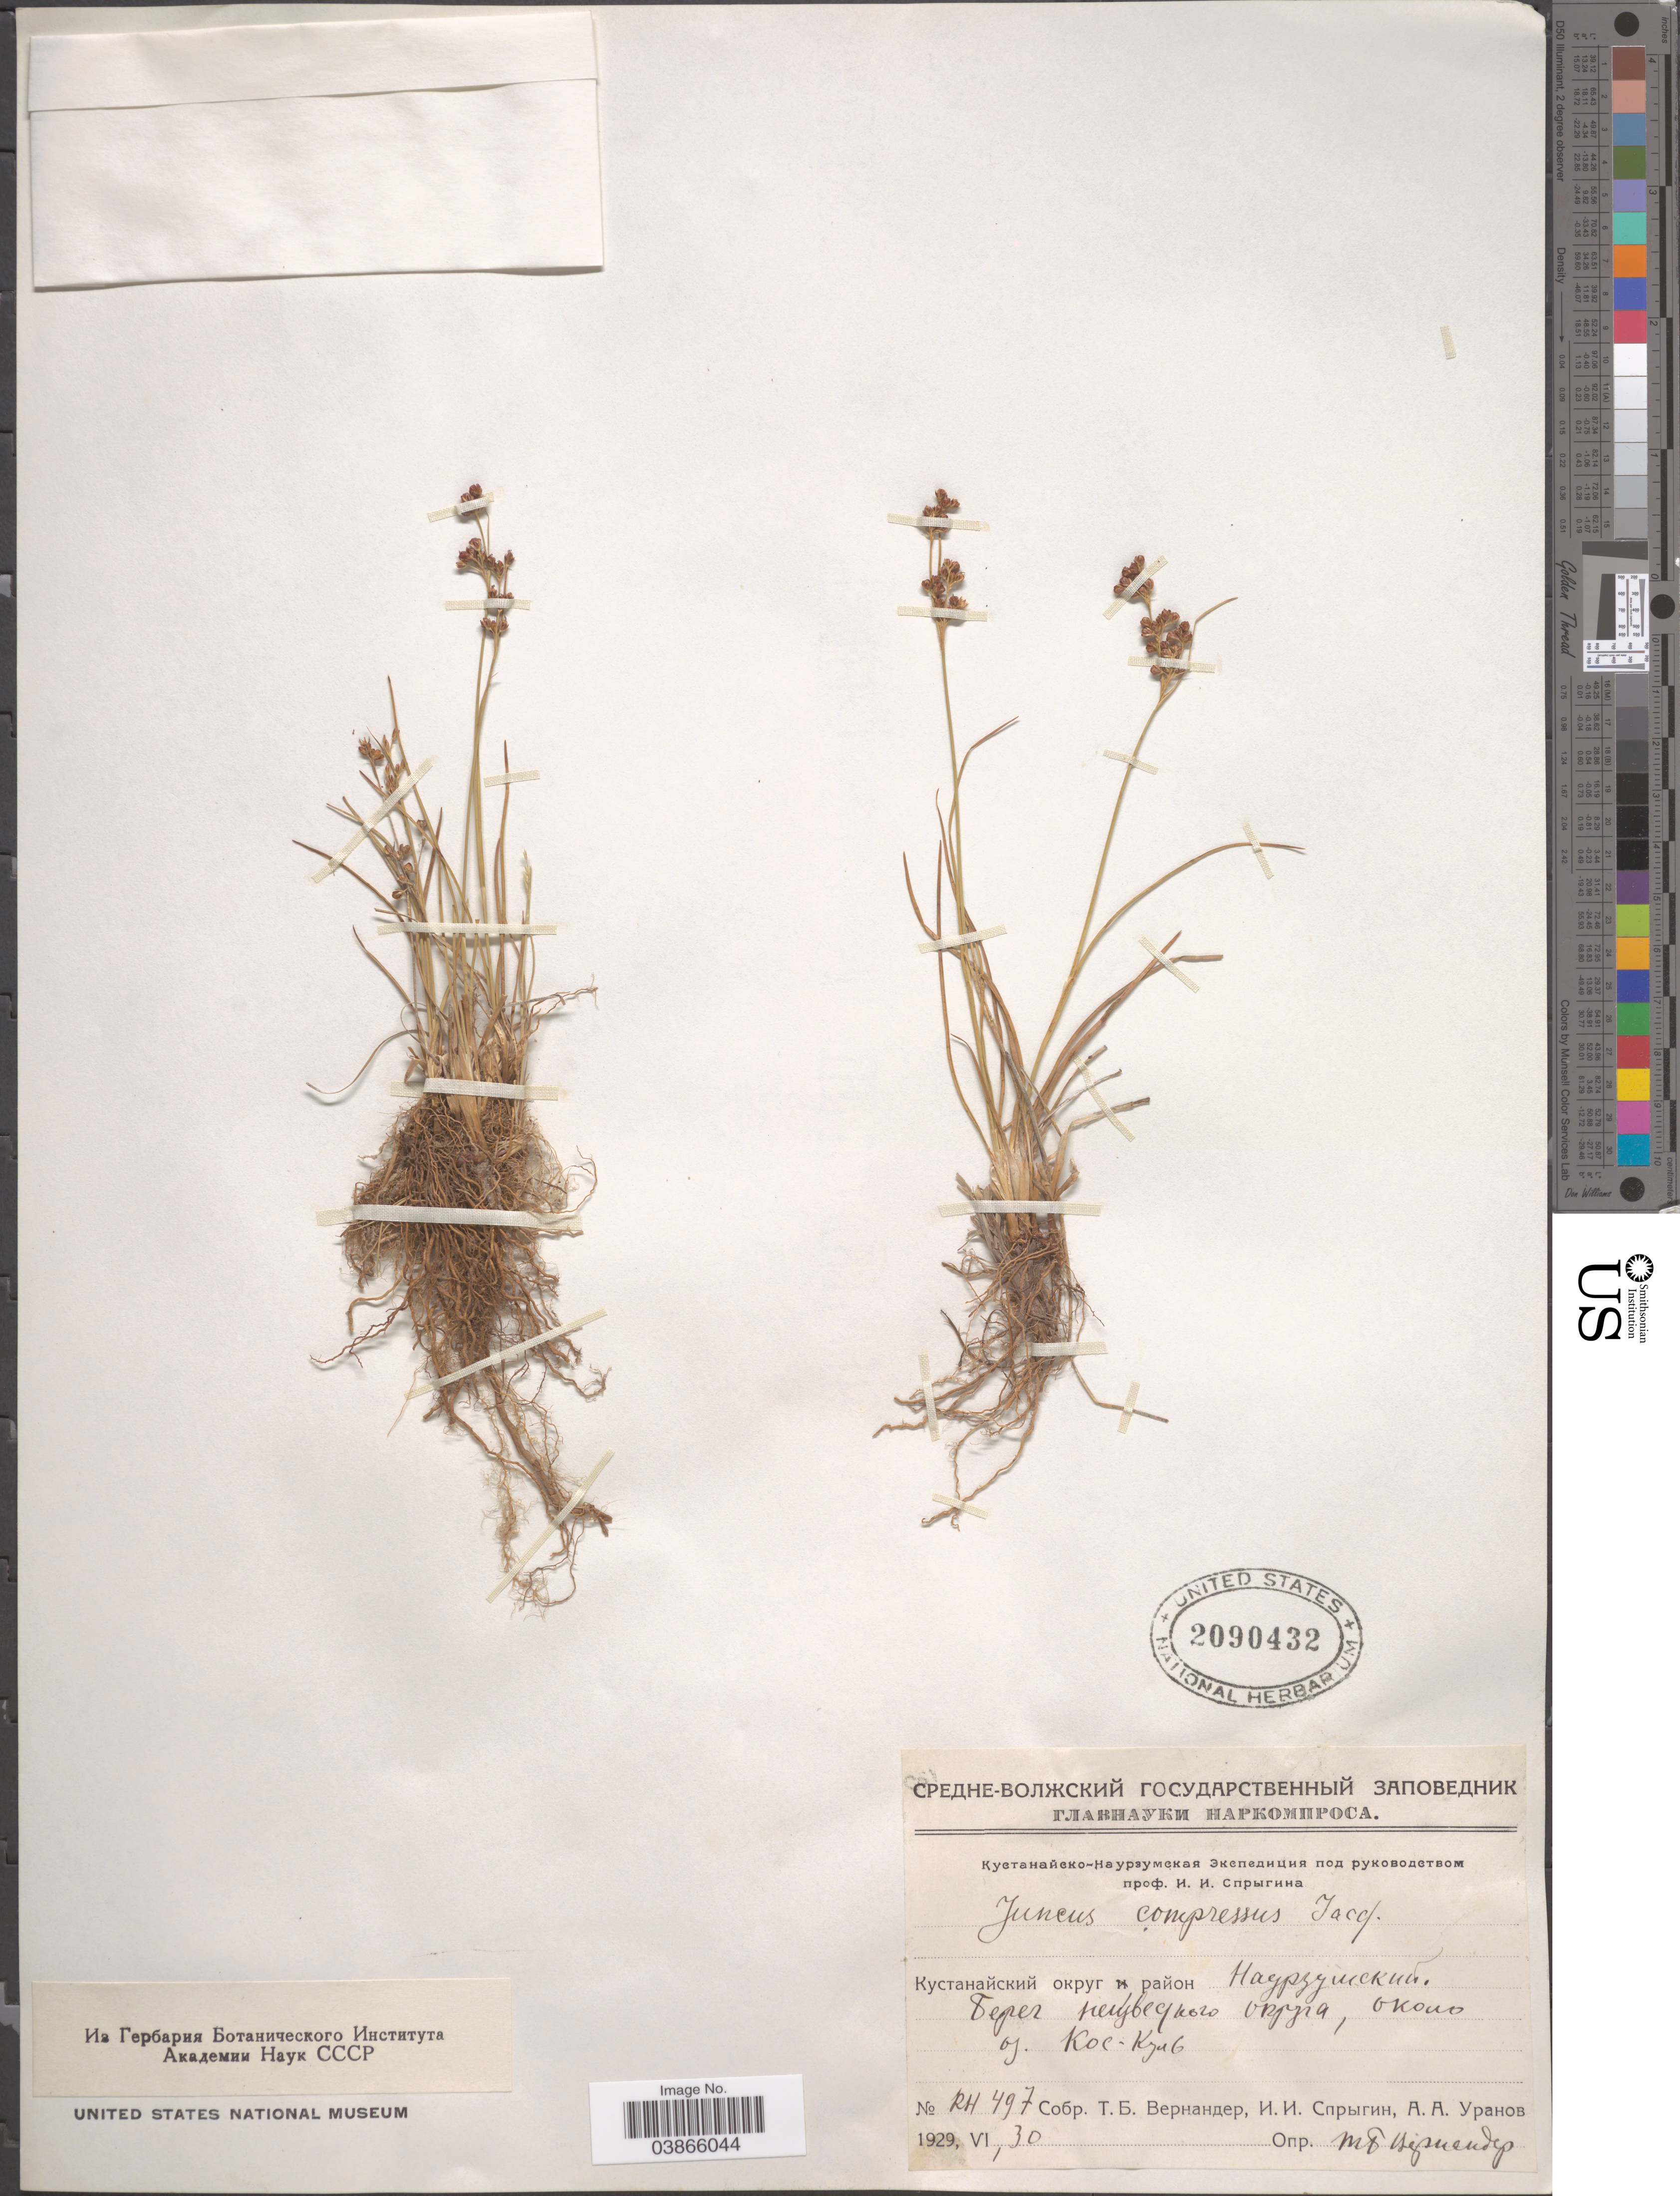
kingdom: Plantae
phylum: Tracheophyta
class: Liliopsida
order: Poales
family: Juncaceae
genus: Juncus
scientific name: Juncus compressus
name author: Jacq.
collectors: T. Vernander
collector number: RH497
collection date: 1929-06-30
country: Kazakhstan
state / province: Qustanay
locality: Qozha, near Kos-Kol lake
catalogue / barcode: US 2090432